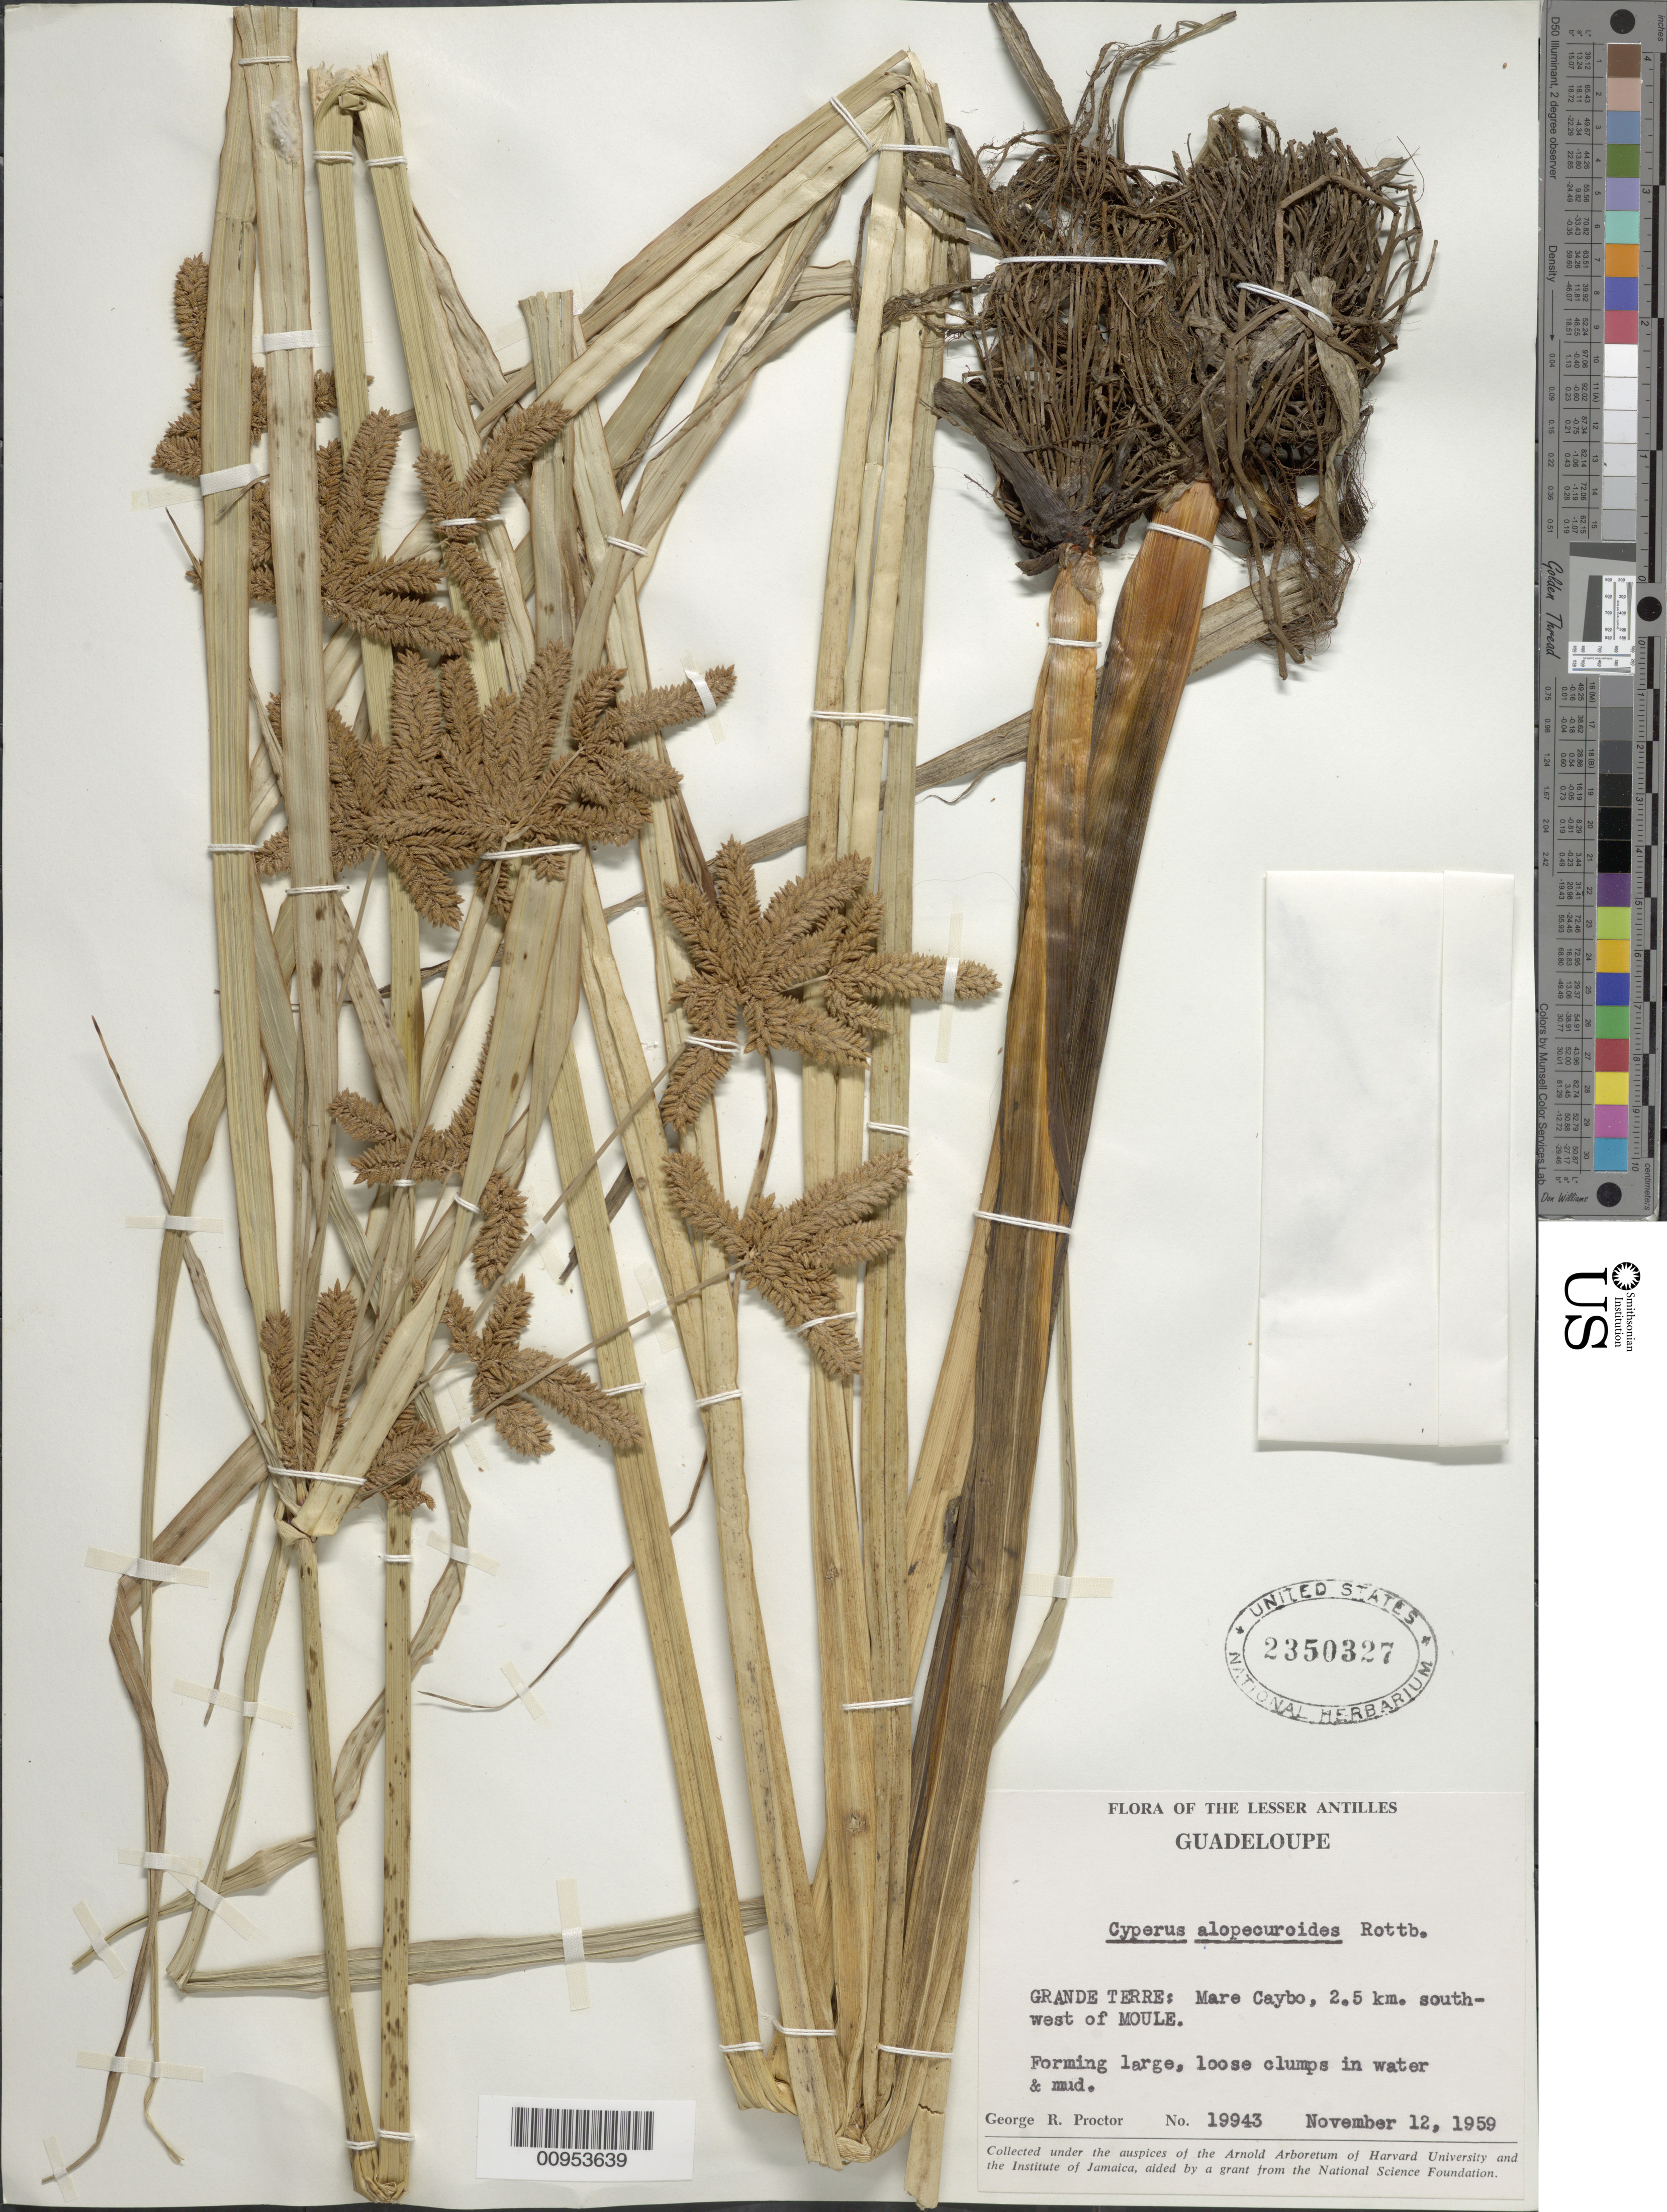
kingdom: Plantae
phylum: Tracheophyta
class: Liliopsida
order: Poales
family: Cyperaceae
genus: Cyperus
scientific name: Cyperus alopecuroides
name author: Rottb.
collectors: G. R. Proctor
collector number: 19943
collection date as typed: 12 Nov 1959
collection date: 1959-11-12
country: Guadeloupe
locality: Grande Terre, Mare Caybo, 2.5 km SW of Moule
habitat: In water and mud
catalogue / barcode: US 2350327